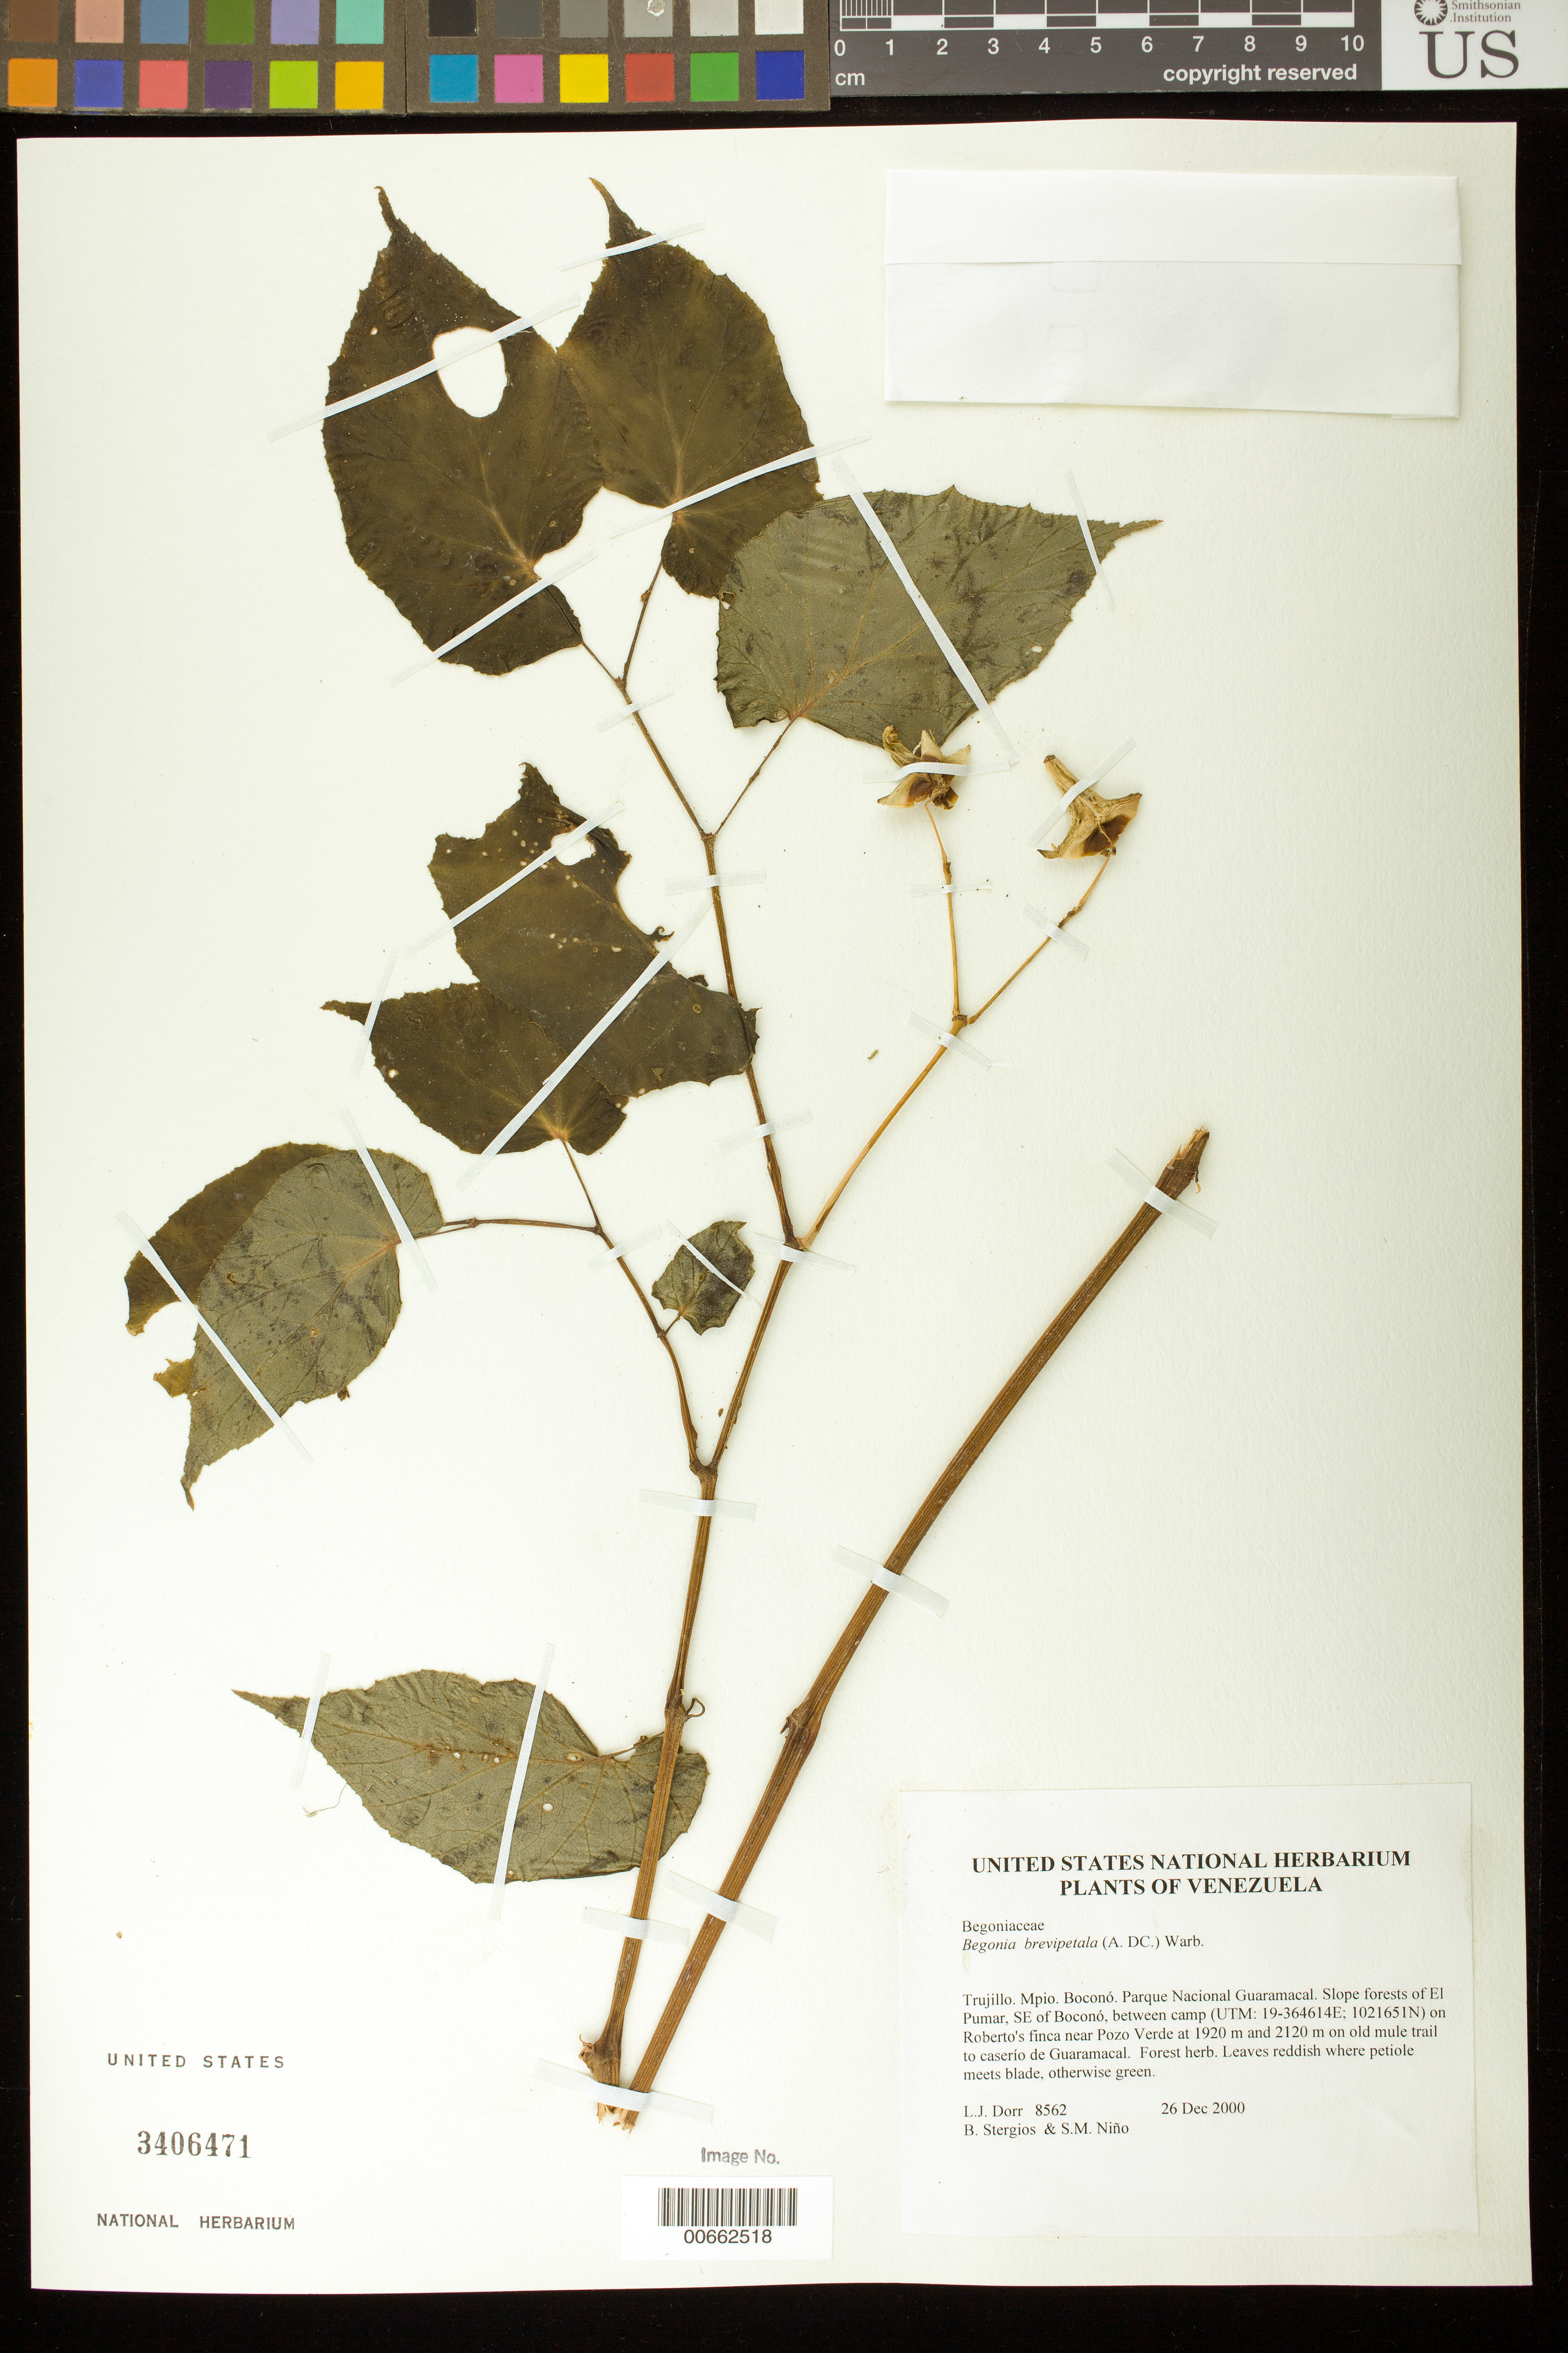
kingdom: Plantae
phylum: Tracheophyta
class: Magnoliopsida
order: Cucurbitales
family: Begoniaceae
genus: Begonia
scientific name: Begonia brevipetala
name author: (A. DC.) Warb.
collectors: L. J. Dorr, B. G. Stergios & S. M. Niño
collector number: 8562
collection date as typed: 26 Dec 2000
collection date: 2000-12-26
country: Venezuela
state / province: Trujillo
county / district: Boconó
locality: Parque Nacional Guaramacal. El Pumar, SE of Boconó, between camp on Roberto's finca near Pozo Verde at 1920 m and 2120 m on old mule trail to caserío de Guaramacal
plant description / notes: COL, PORT, US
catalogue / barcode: US 3406471